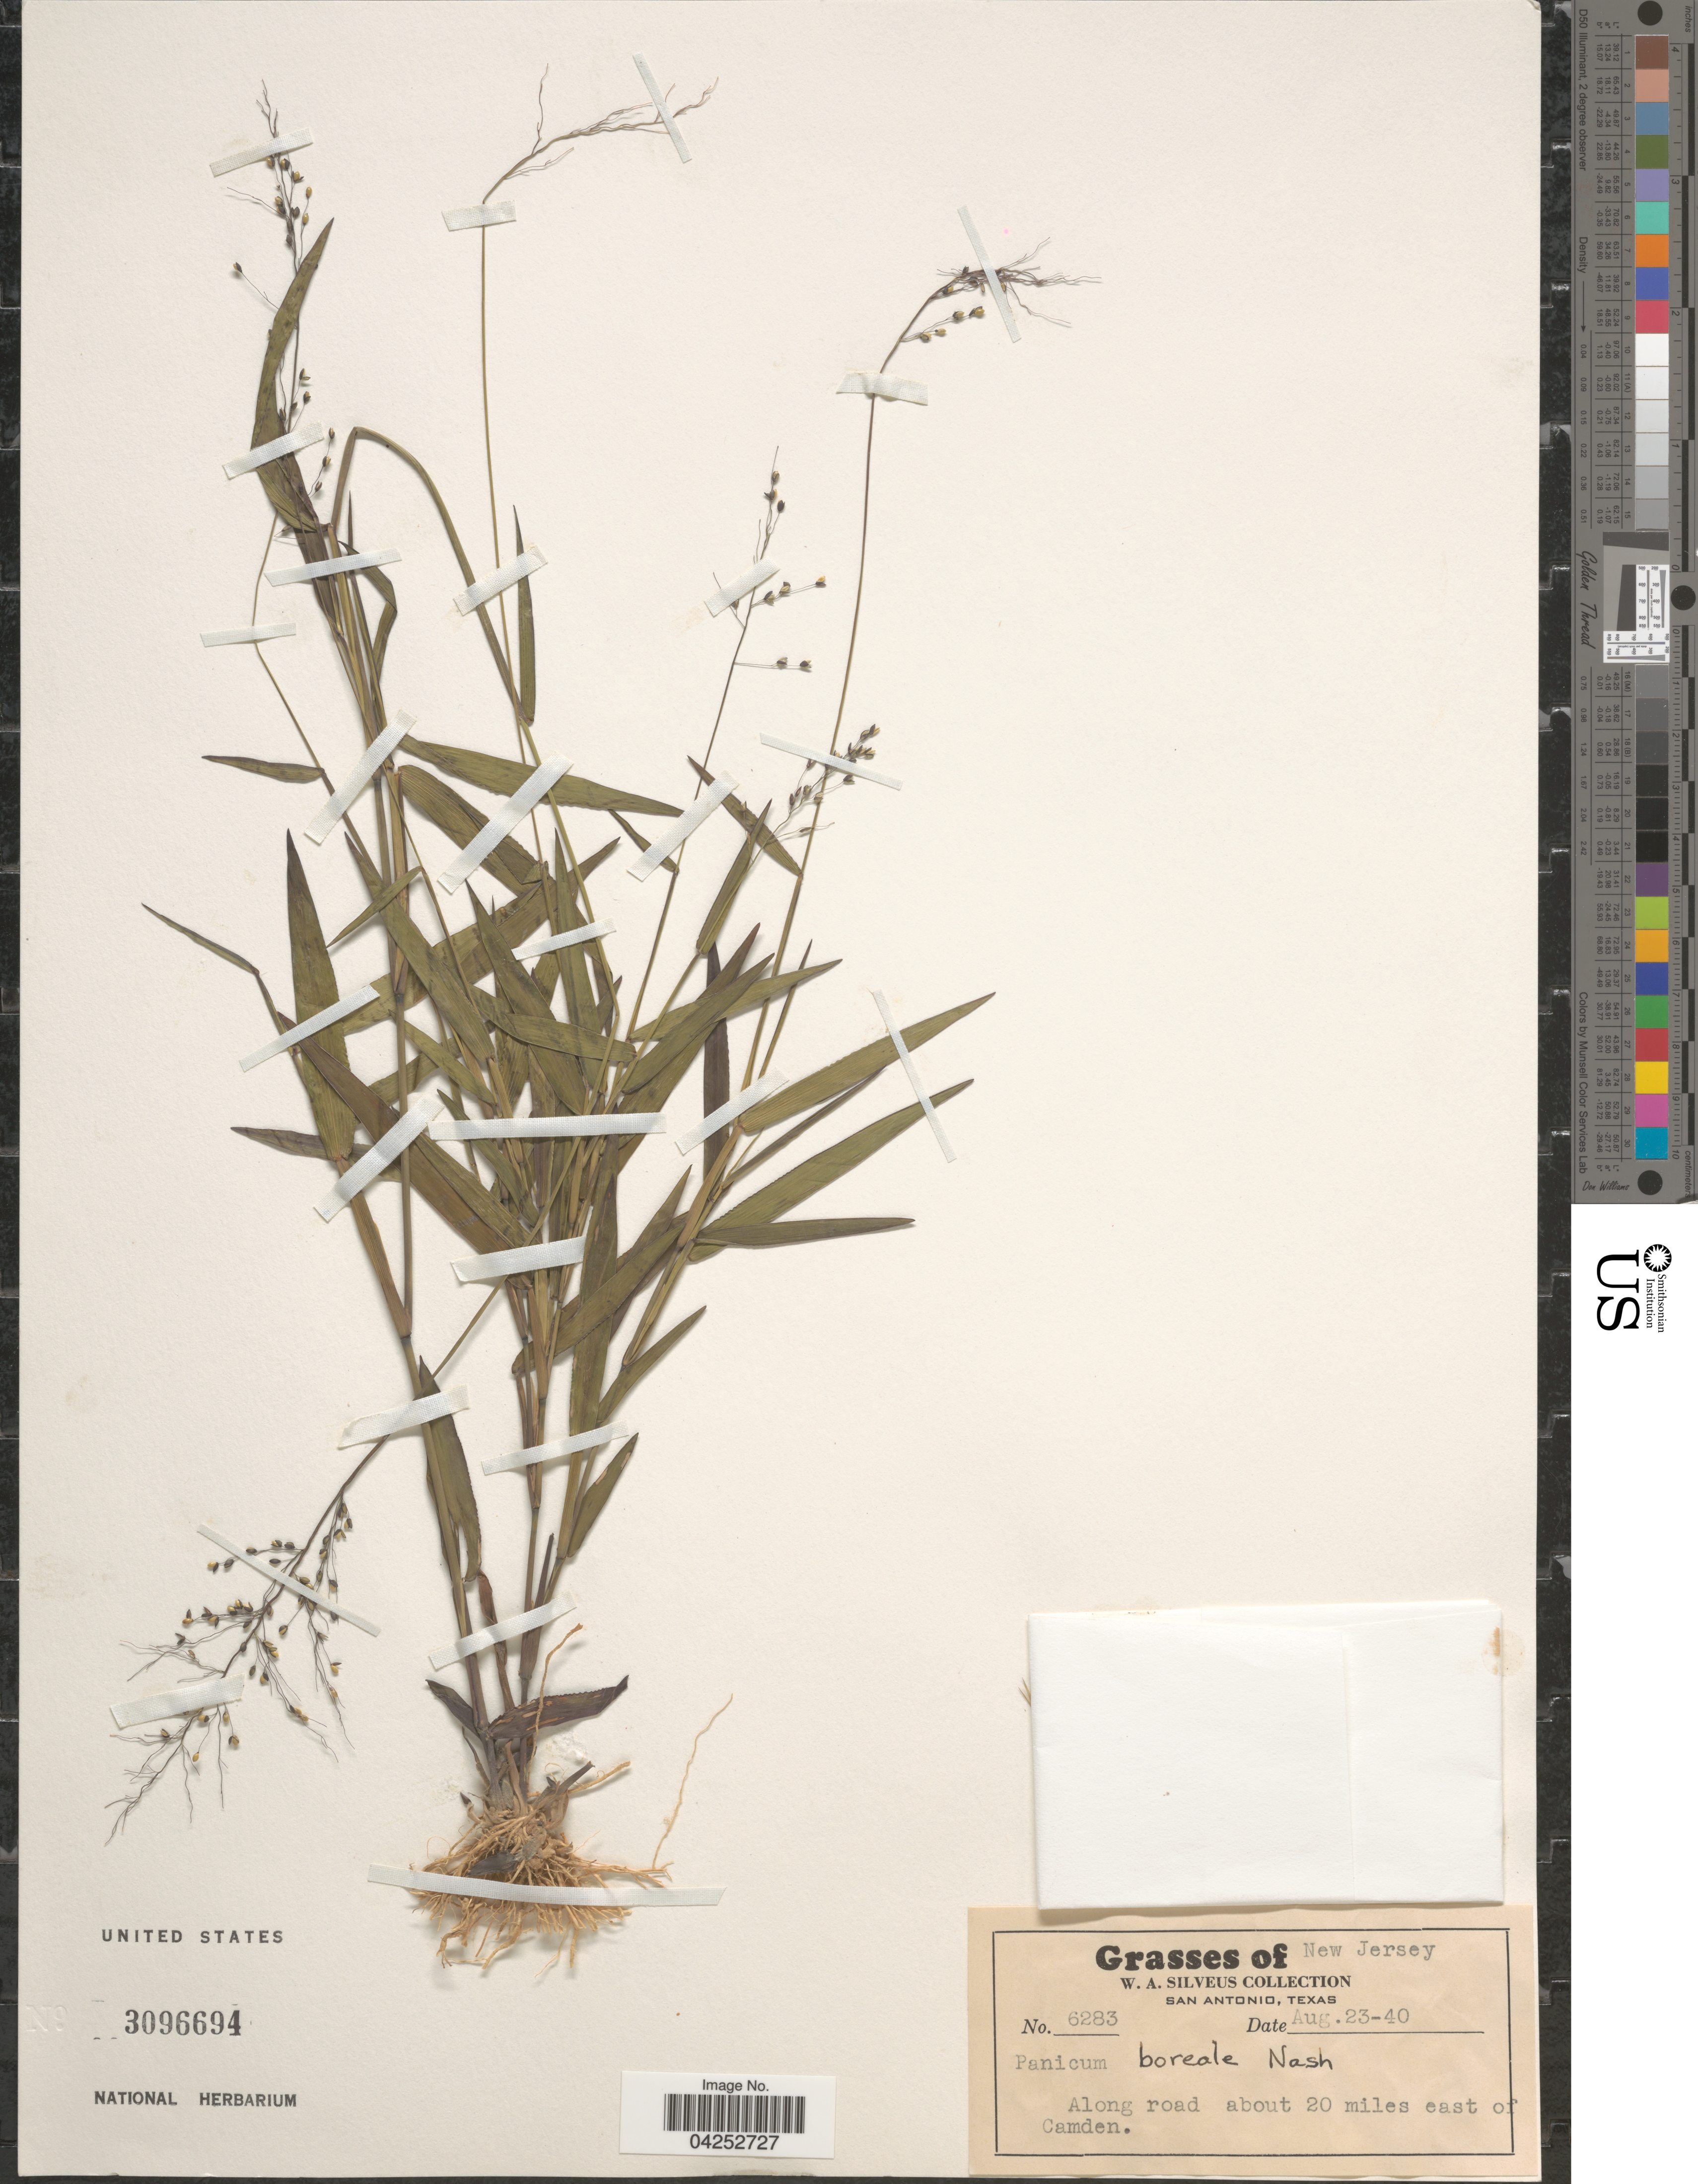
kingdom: Plantae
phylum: Tracheophyta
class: Liliopsida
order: Poales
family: Poaceae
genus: Dichanthelium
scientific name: Dichanthelium boreale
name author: (Nash) Freckmann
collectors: W. Silveus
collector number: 6283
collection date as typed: Transcribed d/m/y: 23/8/40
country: United States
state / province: New Jersey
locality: Along road about 20 miles east of Camden.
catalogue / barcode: US 3096694